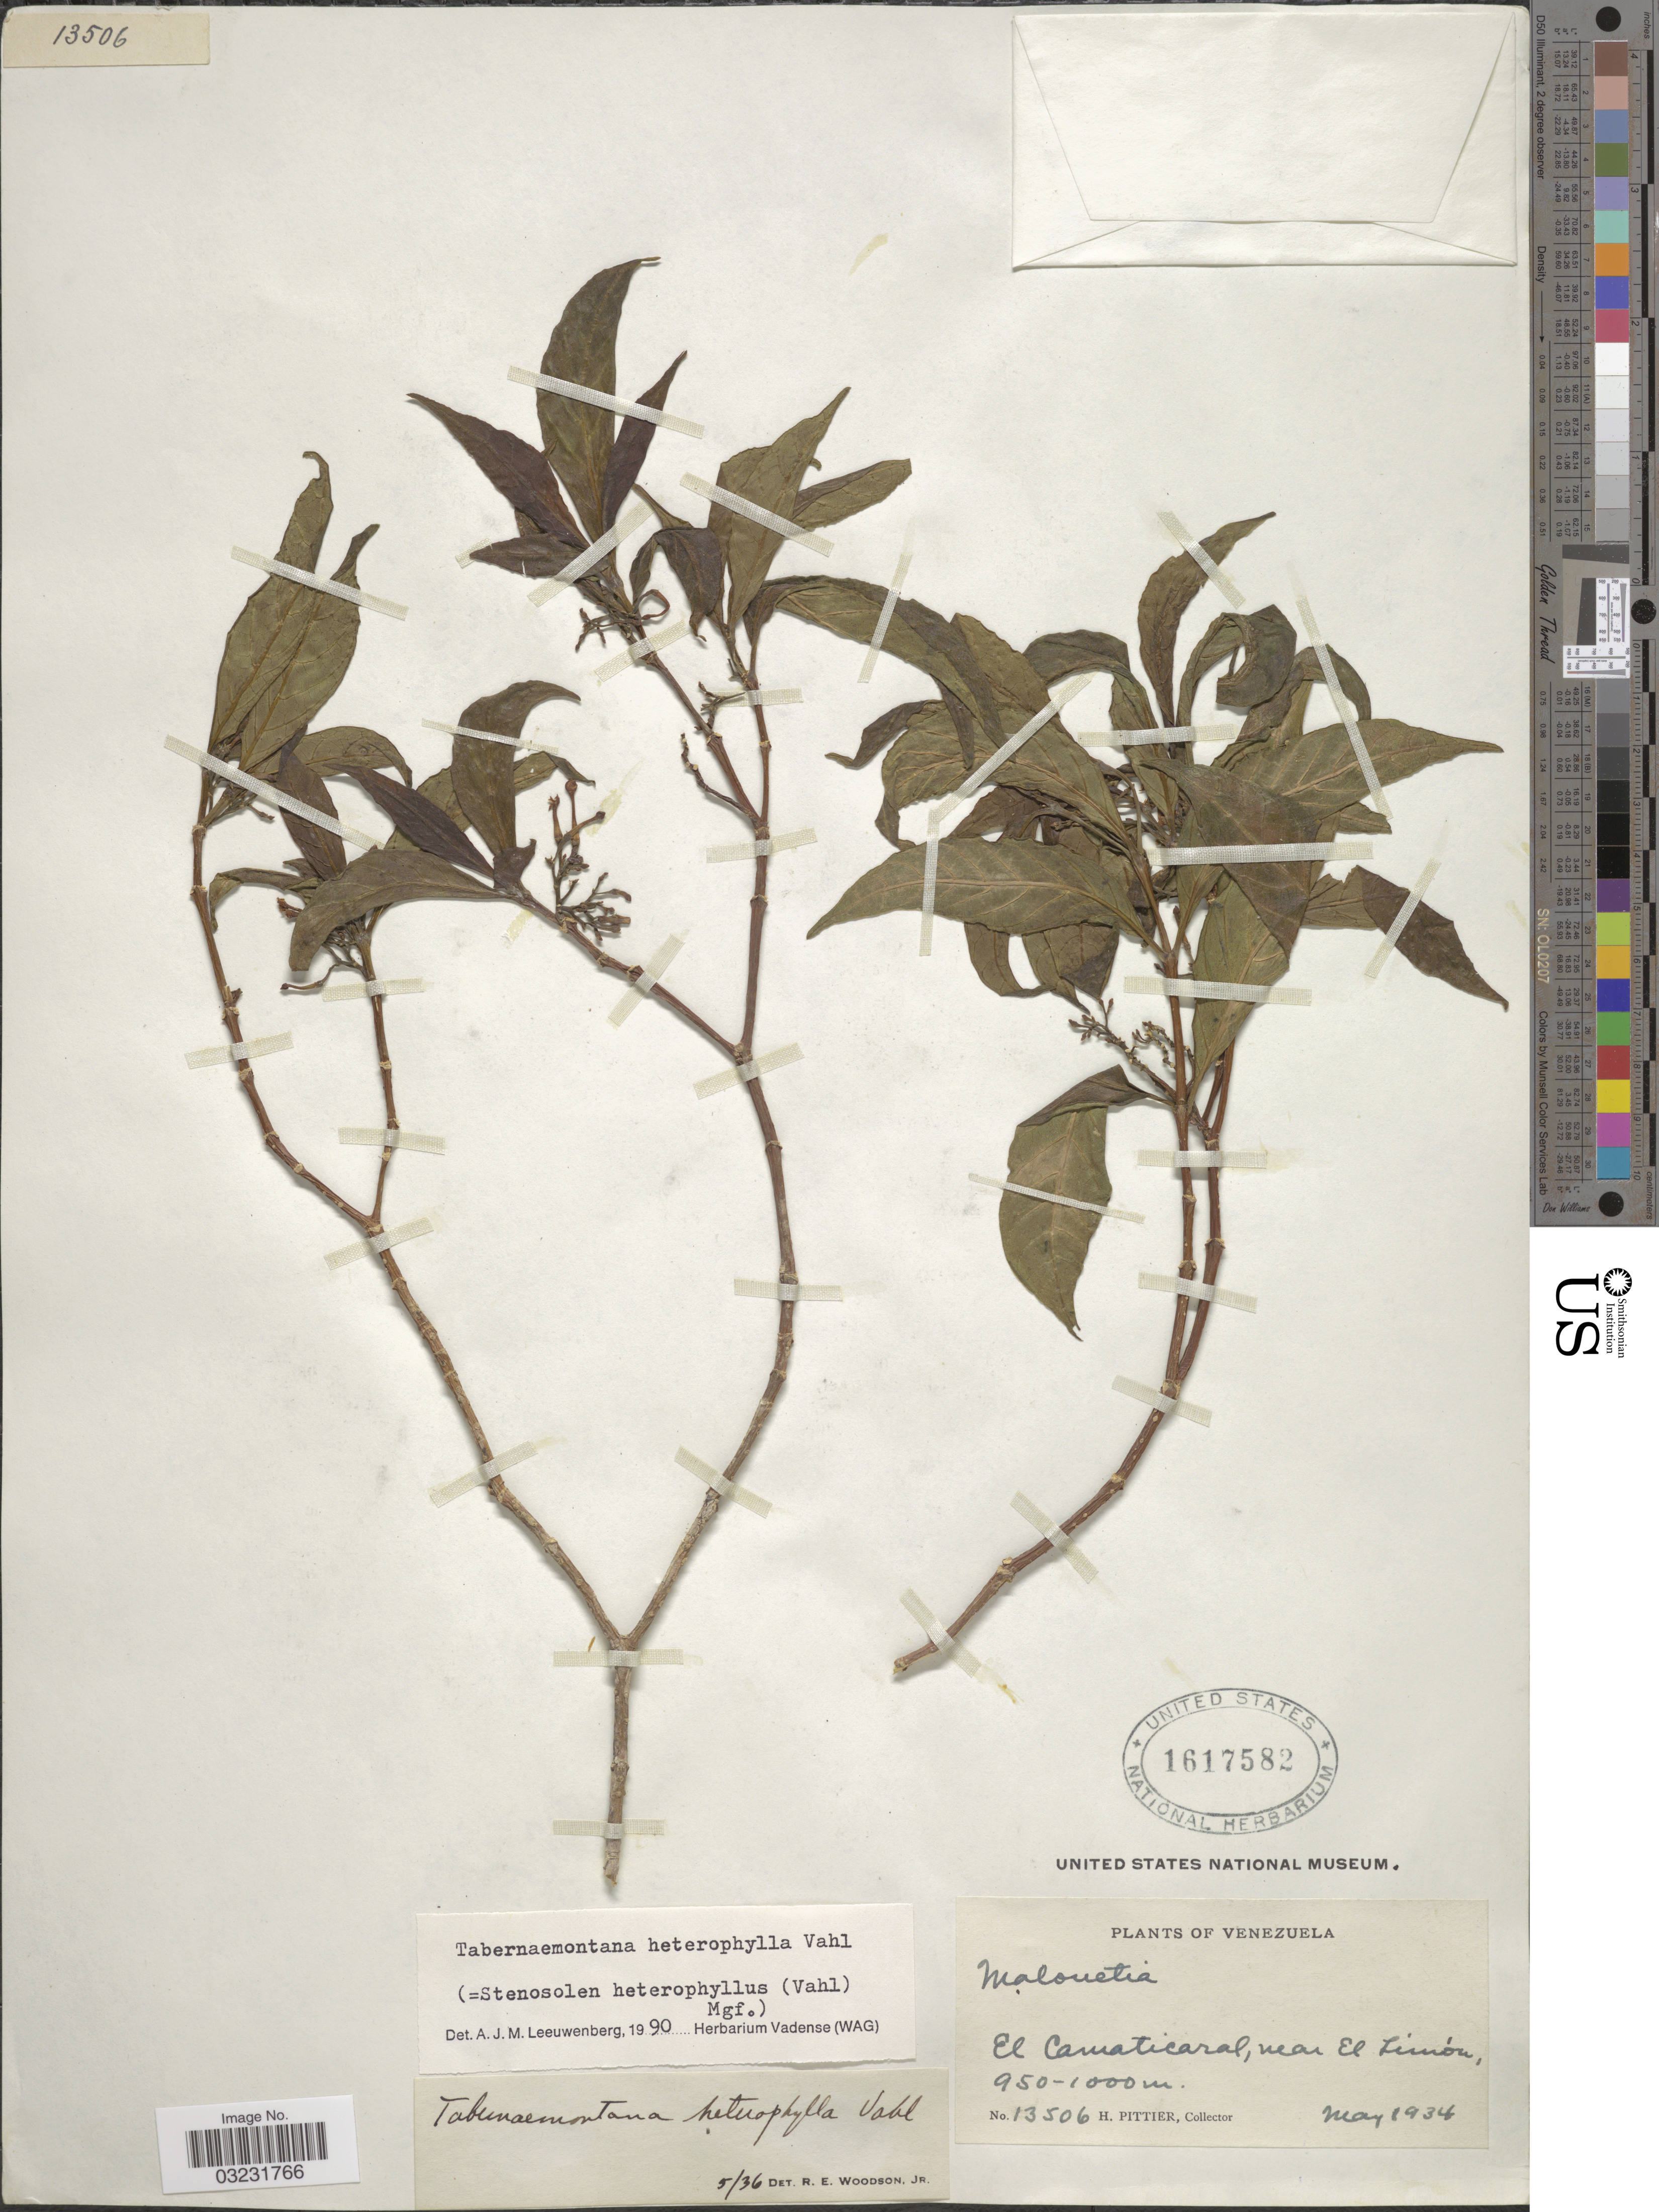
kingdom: Plantae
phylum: Tracheophyta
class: Magnoliopsida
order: Gentianales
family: Apocynaceae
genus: Tabernaemontana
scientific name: Tabernaemontana heterophylla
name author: Vahl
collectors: H. F. Pittier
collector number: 13506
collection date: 1934-05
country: Venezuela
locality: El Camaticaral, near El Limón.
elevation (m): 950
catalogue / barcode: US 1617582